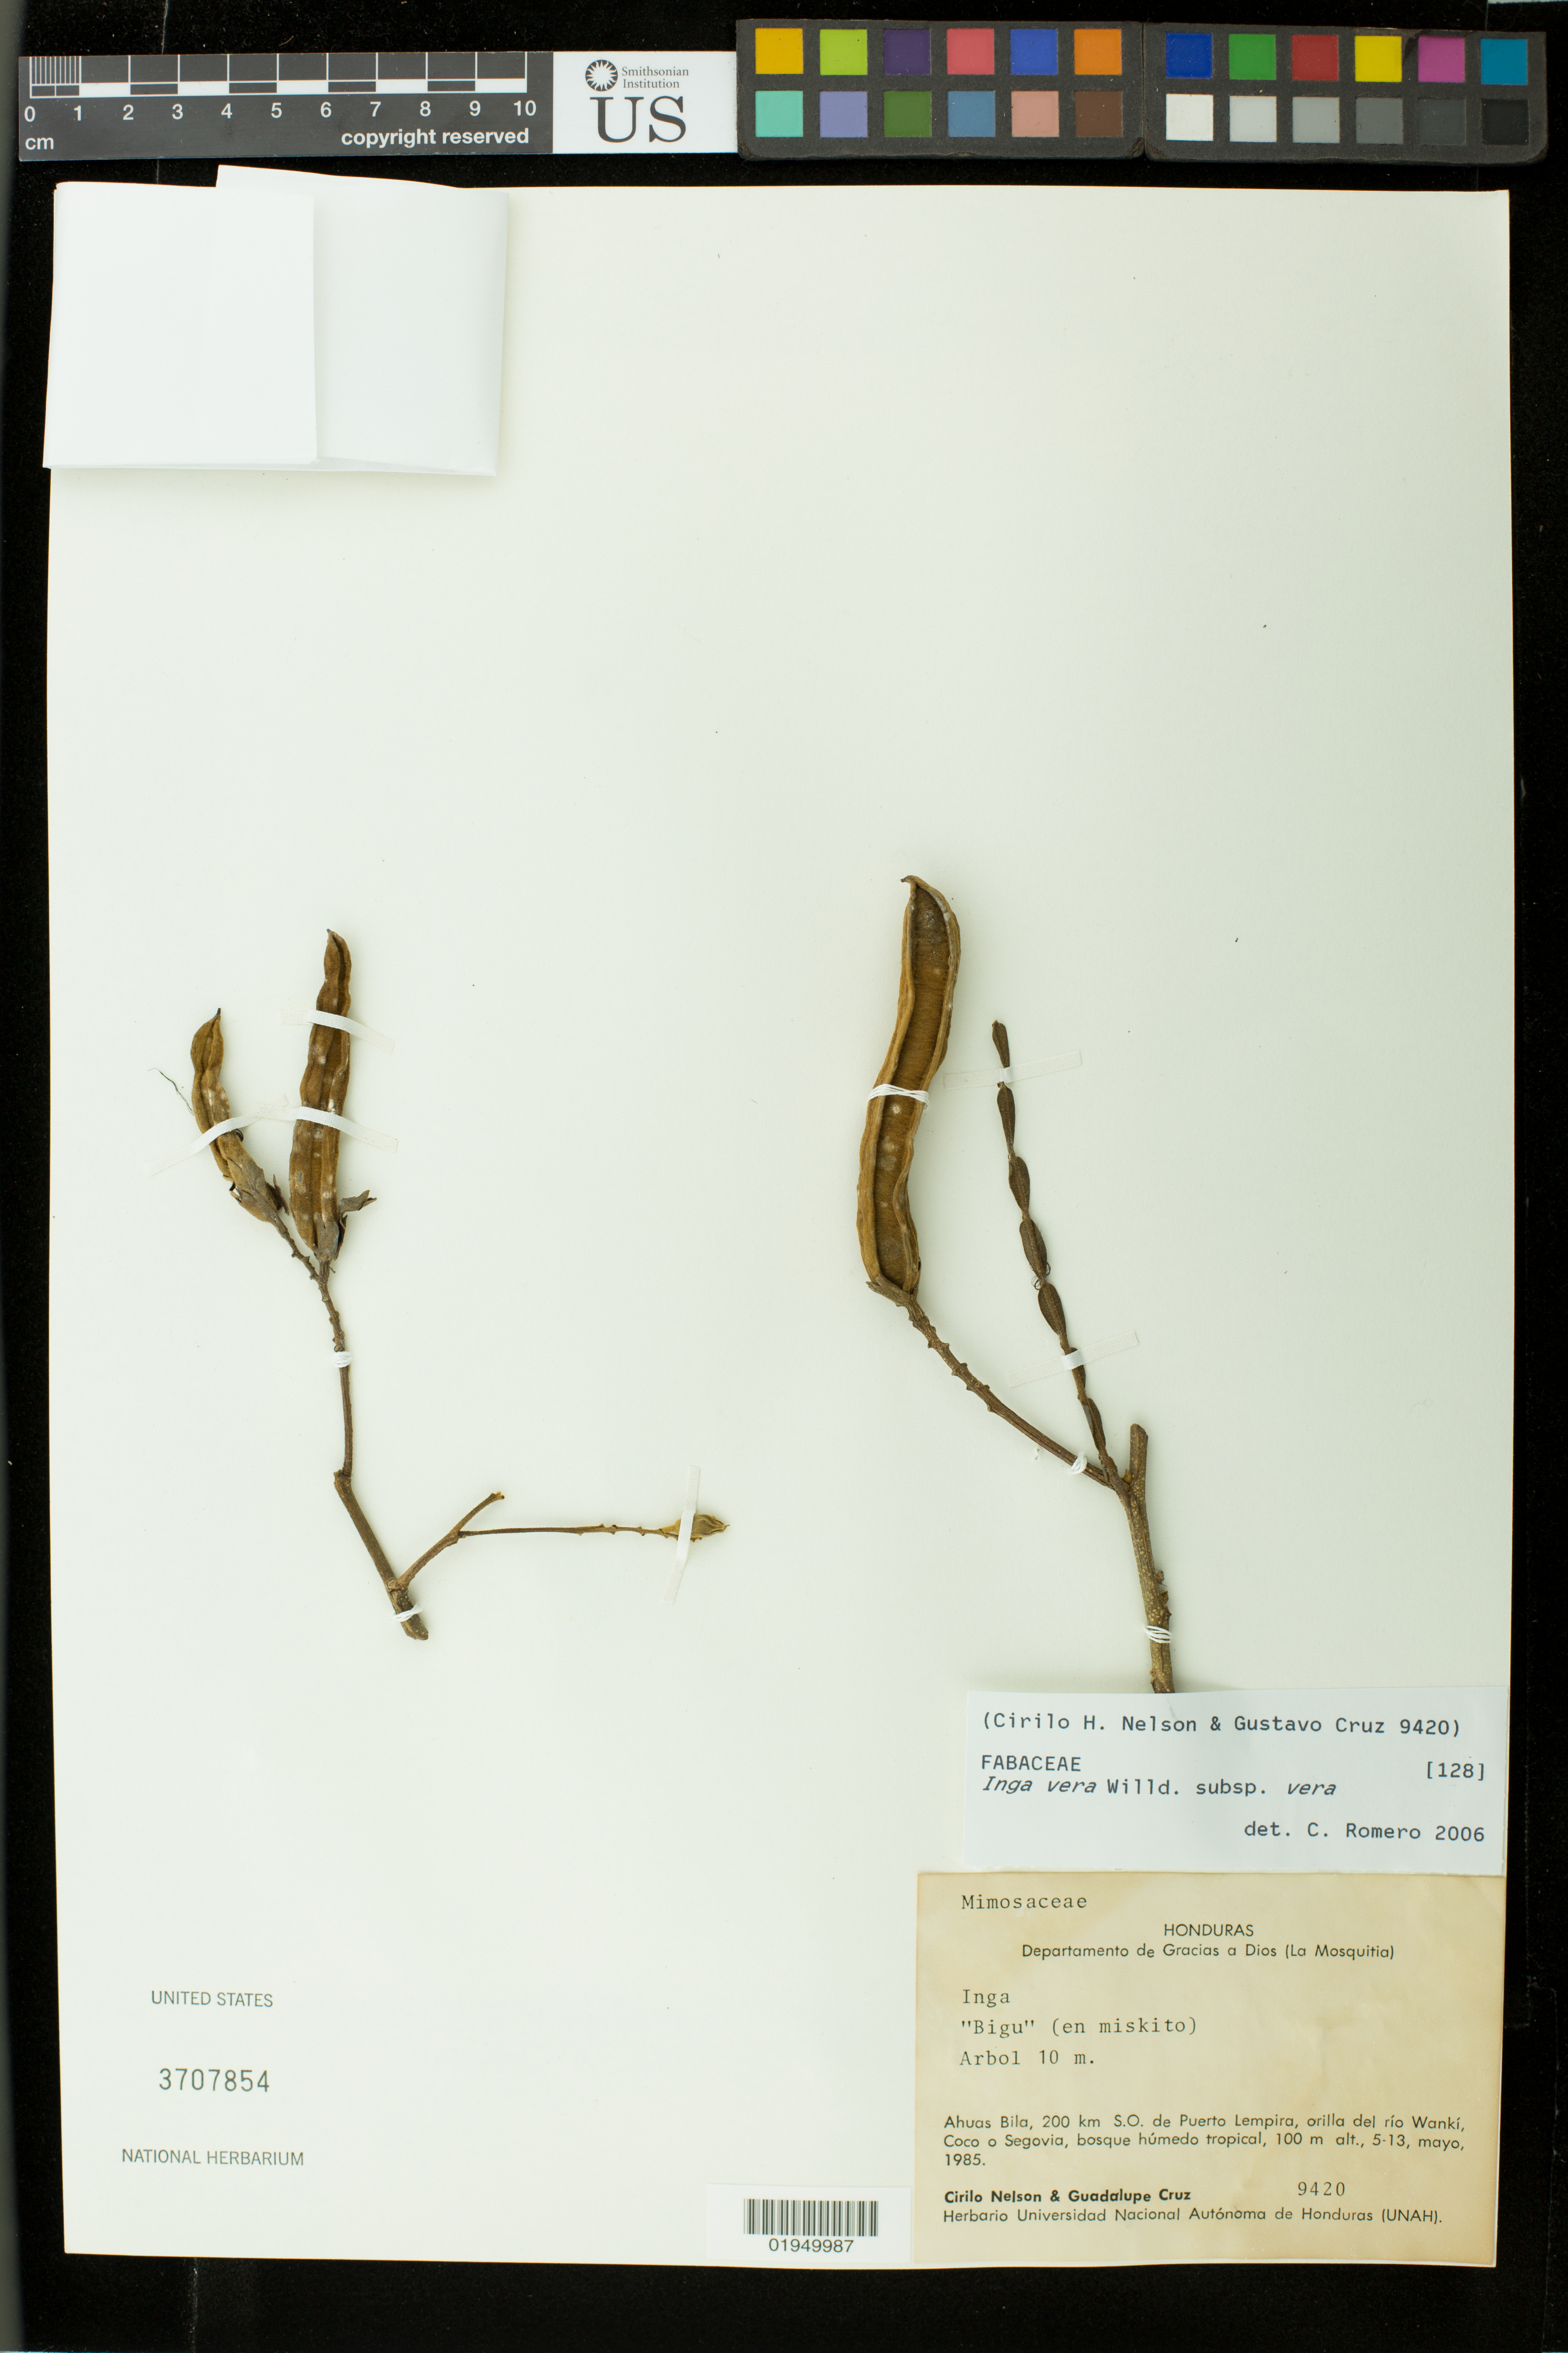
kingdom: Plantae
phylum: Tracheophyta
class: Magnoliopsida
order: Fabales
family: Fabaceae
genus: Inga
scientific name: Inga vera subsp. vera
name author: Willd.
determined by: Romero de T., C.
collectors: C. H. Nelson & G. Cruz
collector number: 9420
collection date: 1985-05-05/1985-05-13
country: Honduras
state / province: Gracias de Dios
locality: (La Mosquitia) Ahuas Bila, 200 km S.O. de Puerto Lempira, orilla del rio Wanki, Coco o Segovia.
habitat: Bosque humedo tropical.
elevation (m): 100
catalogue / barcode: US 3707854